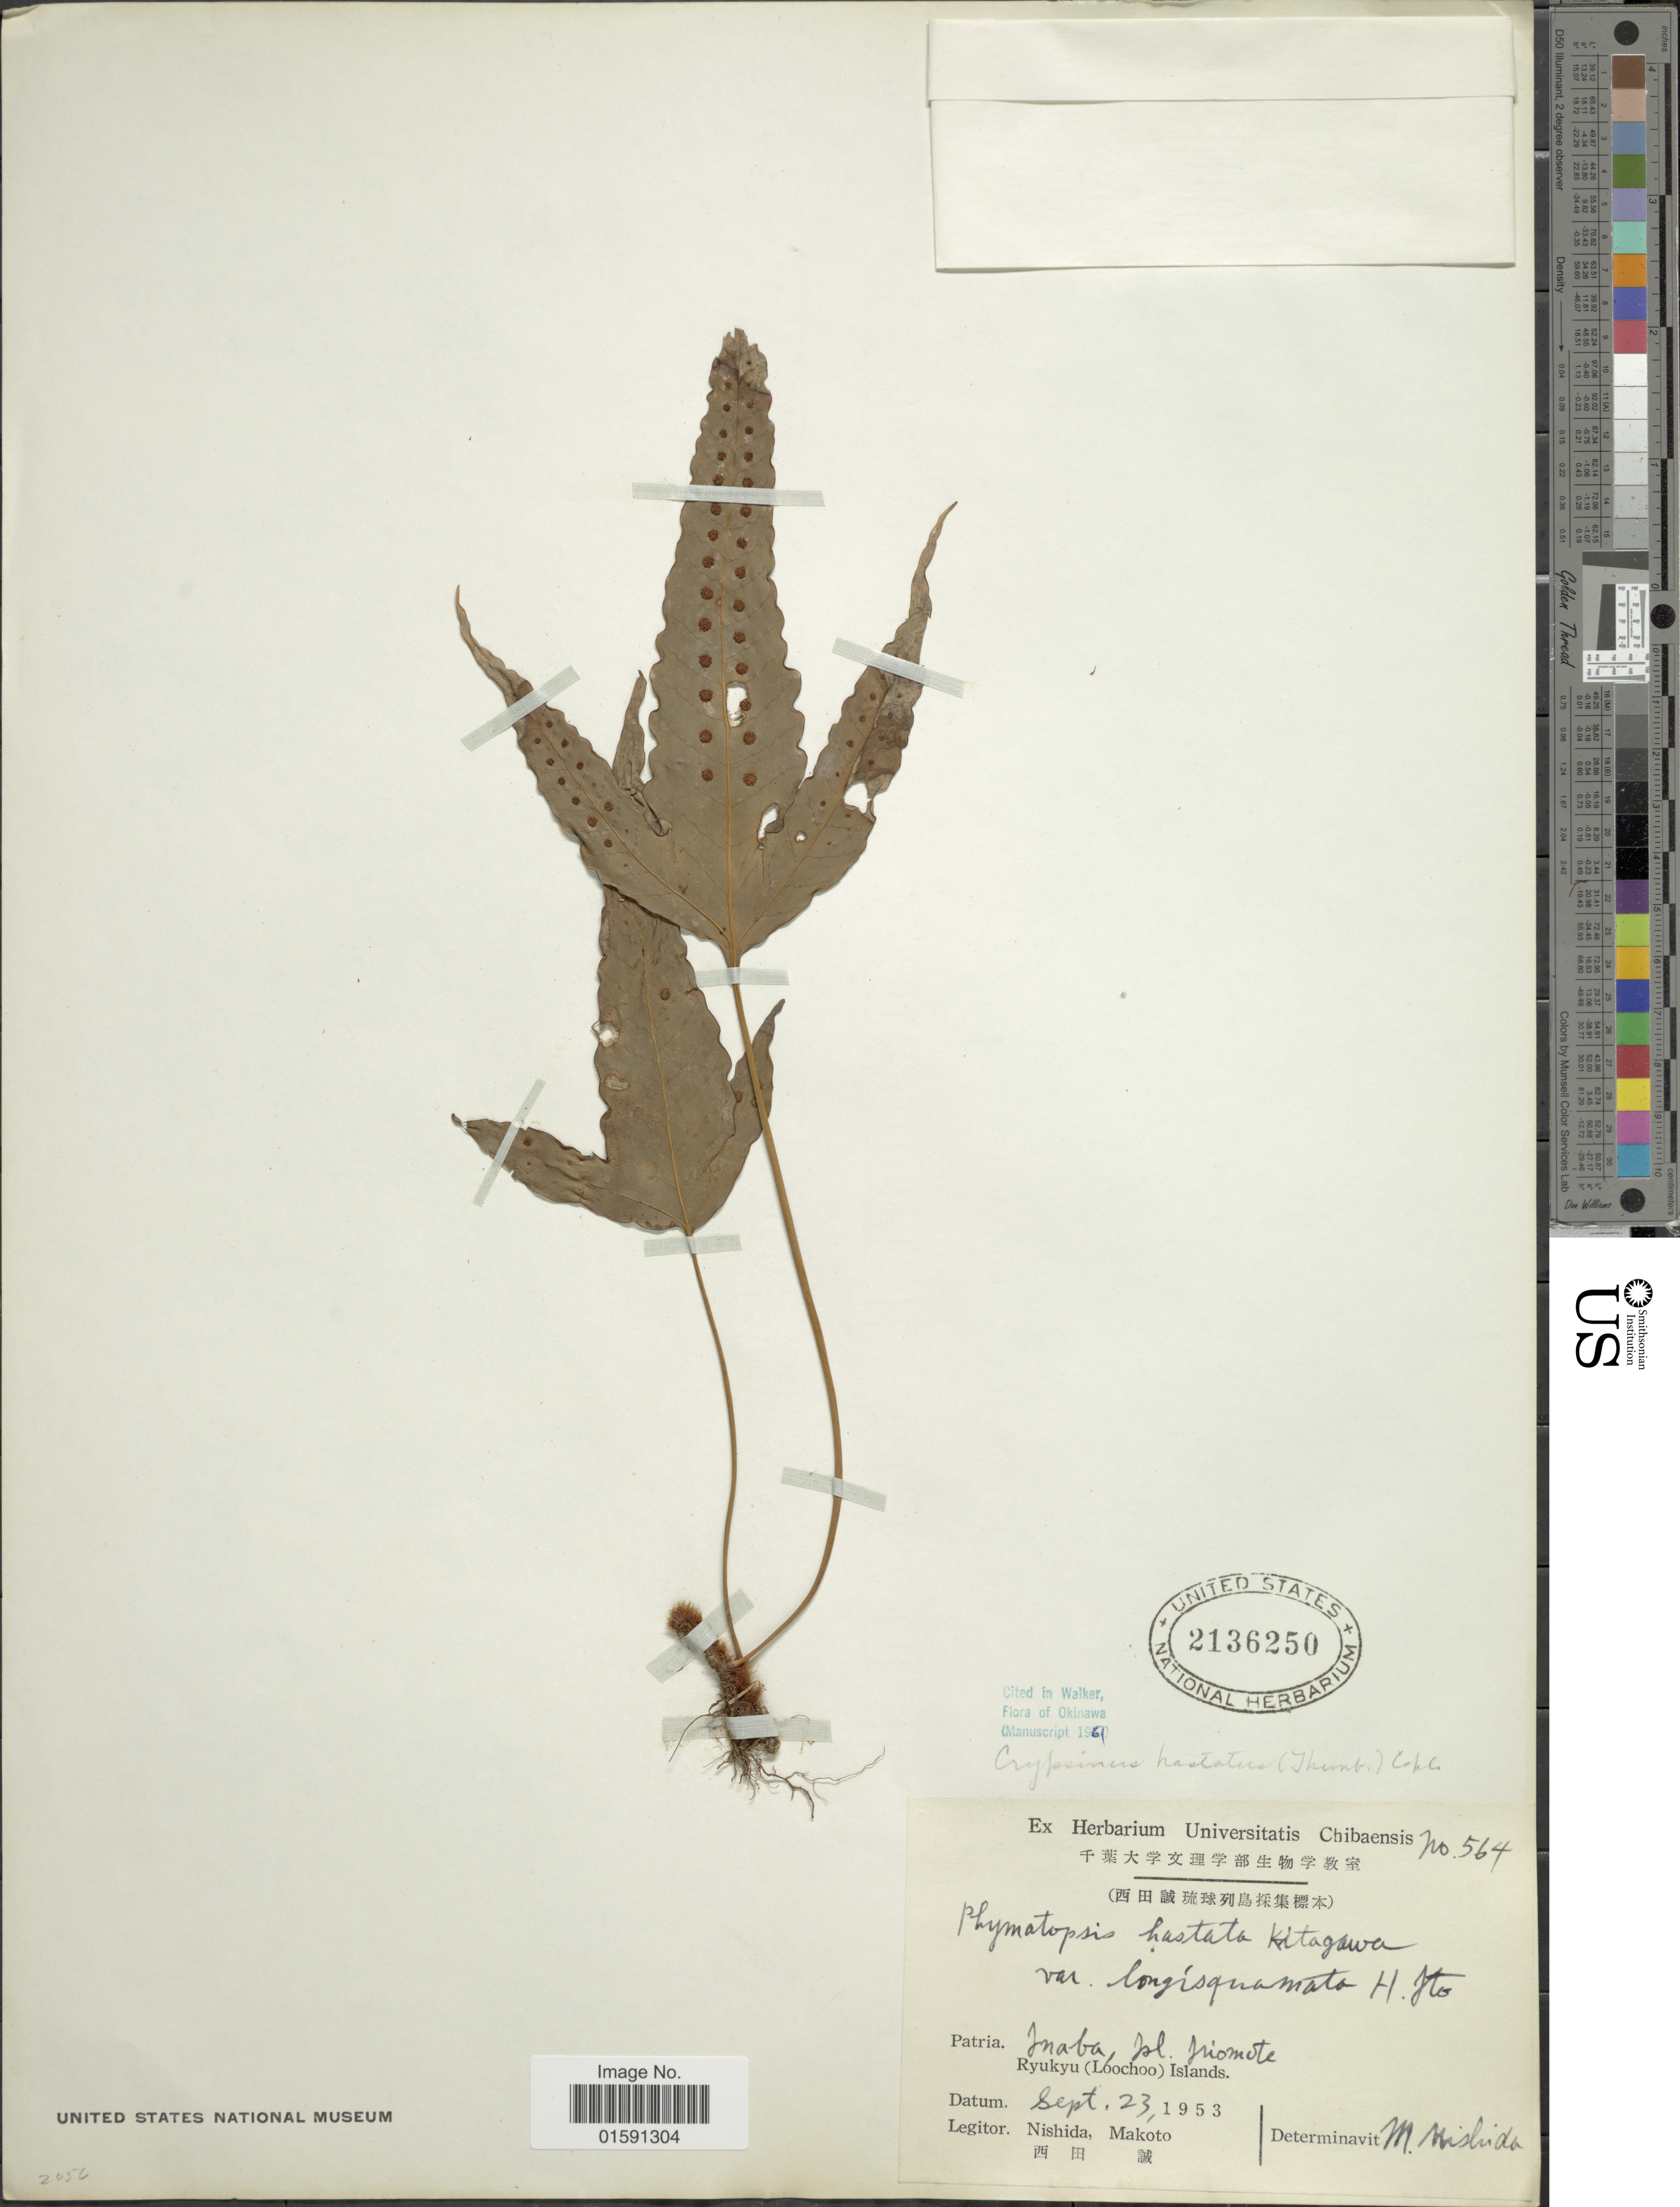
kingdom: Plantae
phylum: Tracheophyta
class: Polypodiopsida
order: Polypodiales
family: Polypodiaceae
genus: Selliguea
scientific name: Selliguea hastata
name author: (Thunb.) Fraser-Jenk.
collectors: N. Makoto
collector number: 564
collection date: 1953-09-23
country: Japan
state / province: Okinawa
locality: Inaba, Isl. Iriomote. Ryukyu (Loochoo) Island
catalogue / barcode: US 2136250